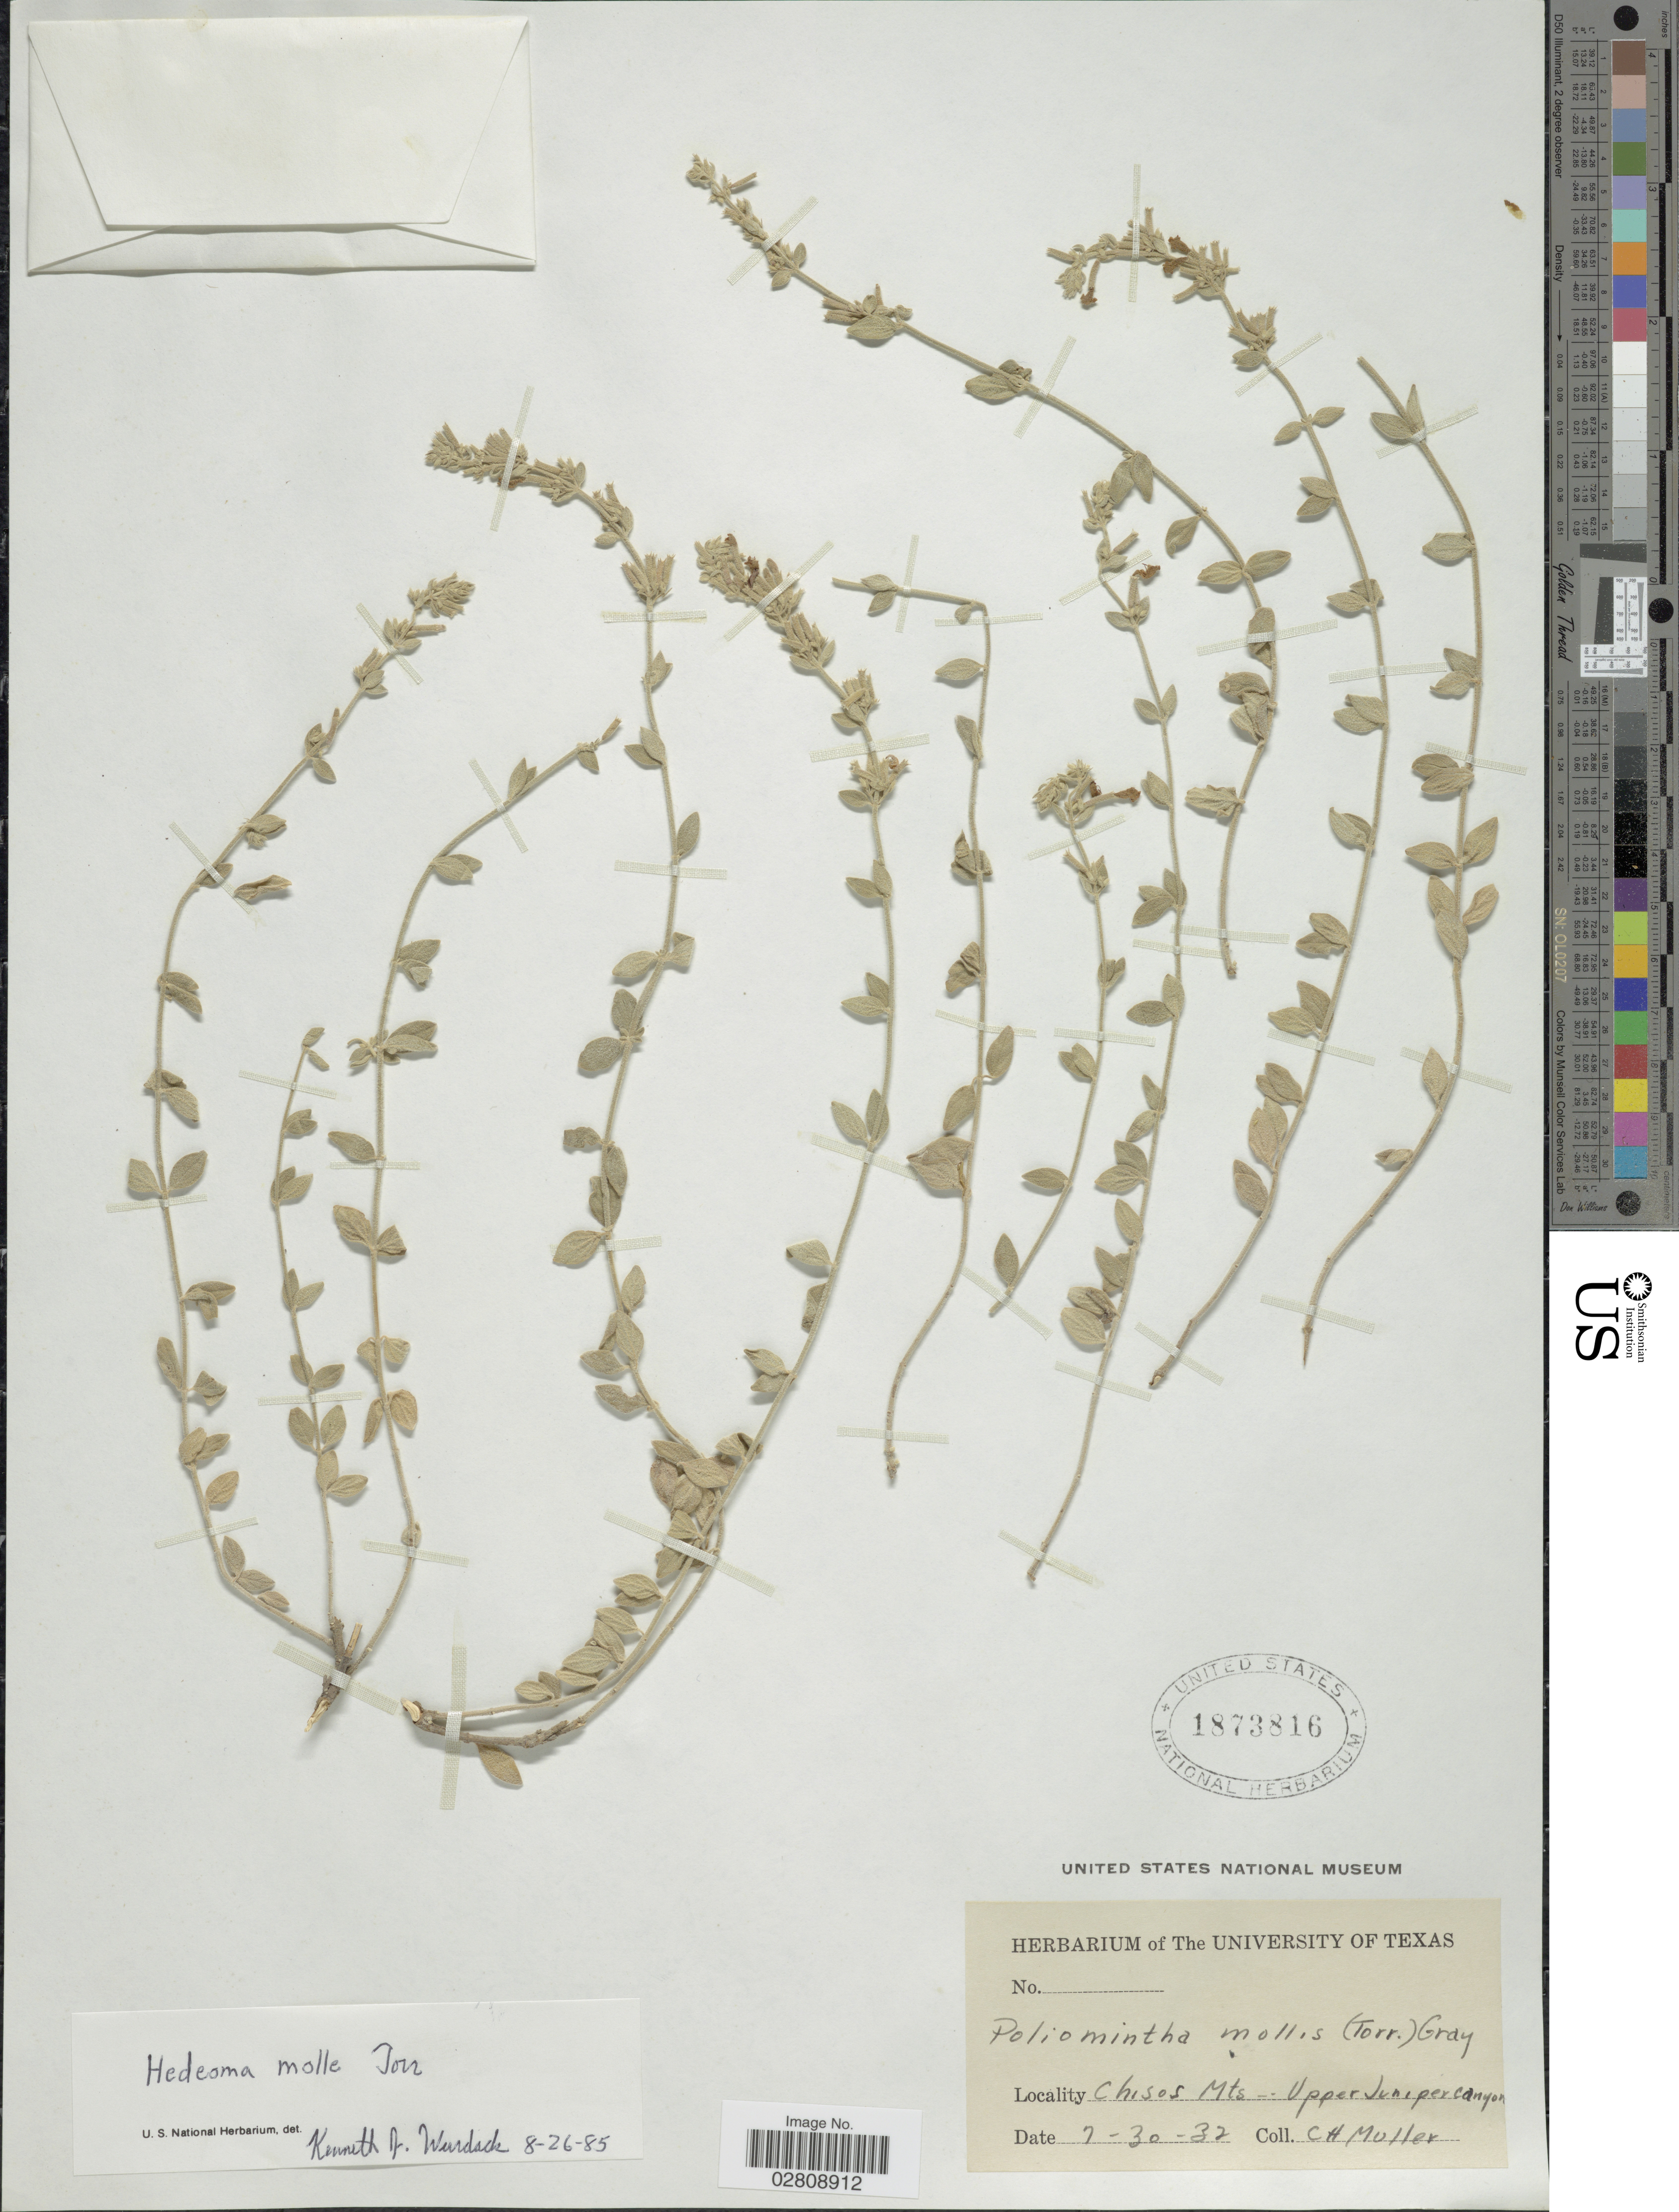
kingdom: Plantae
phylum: Tracheophyta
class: Magnoliopsida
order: Lamiales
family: Lamiaceae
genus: Hedeoma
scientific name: Hedeoma mollis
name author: Torr.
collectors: C. H. Mueller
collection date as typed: Transcribed d/m/y: 30/7/32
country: United States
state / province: Texas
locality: Chisos Mts- Upper Juniper canyon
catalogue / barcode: US 1873816